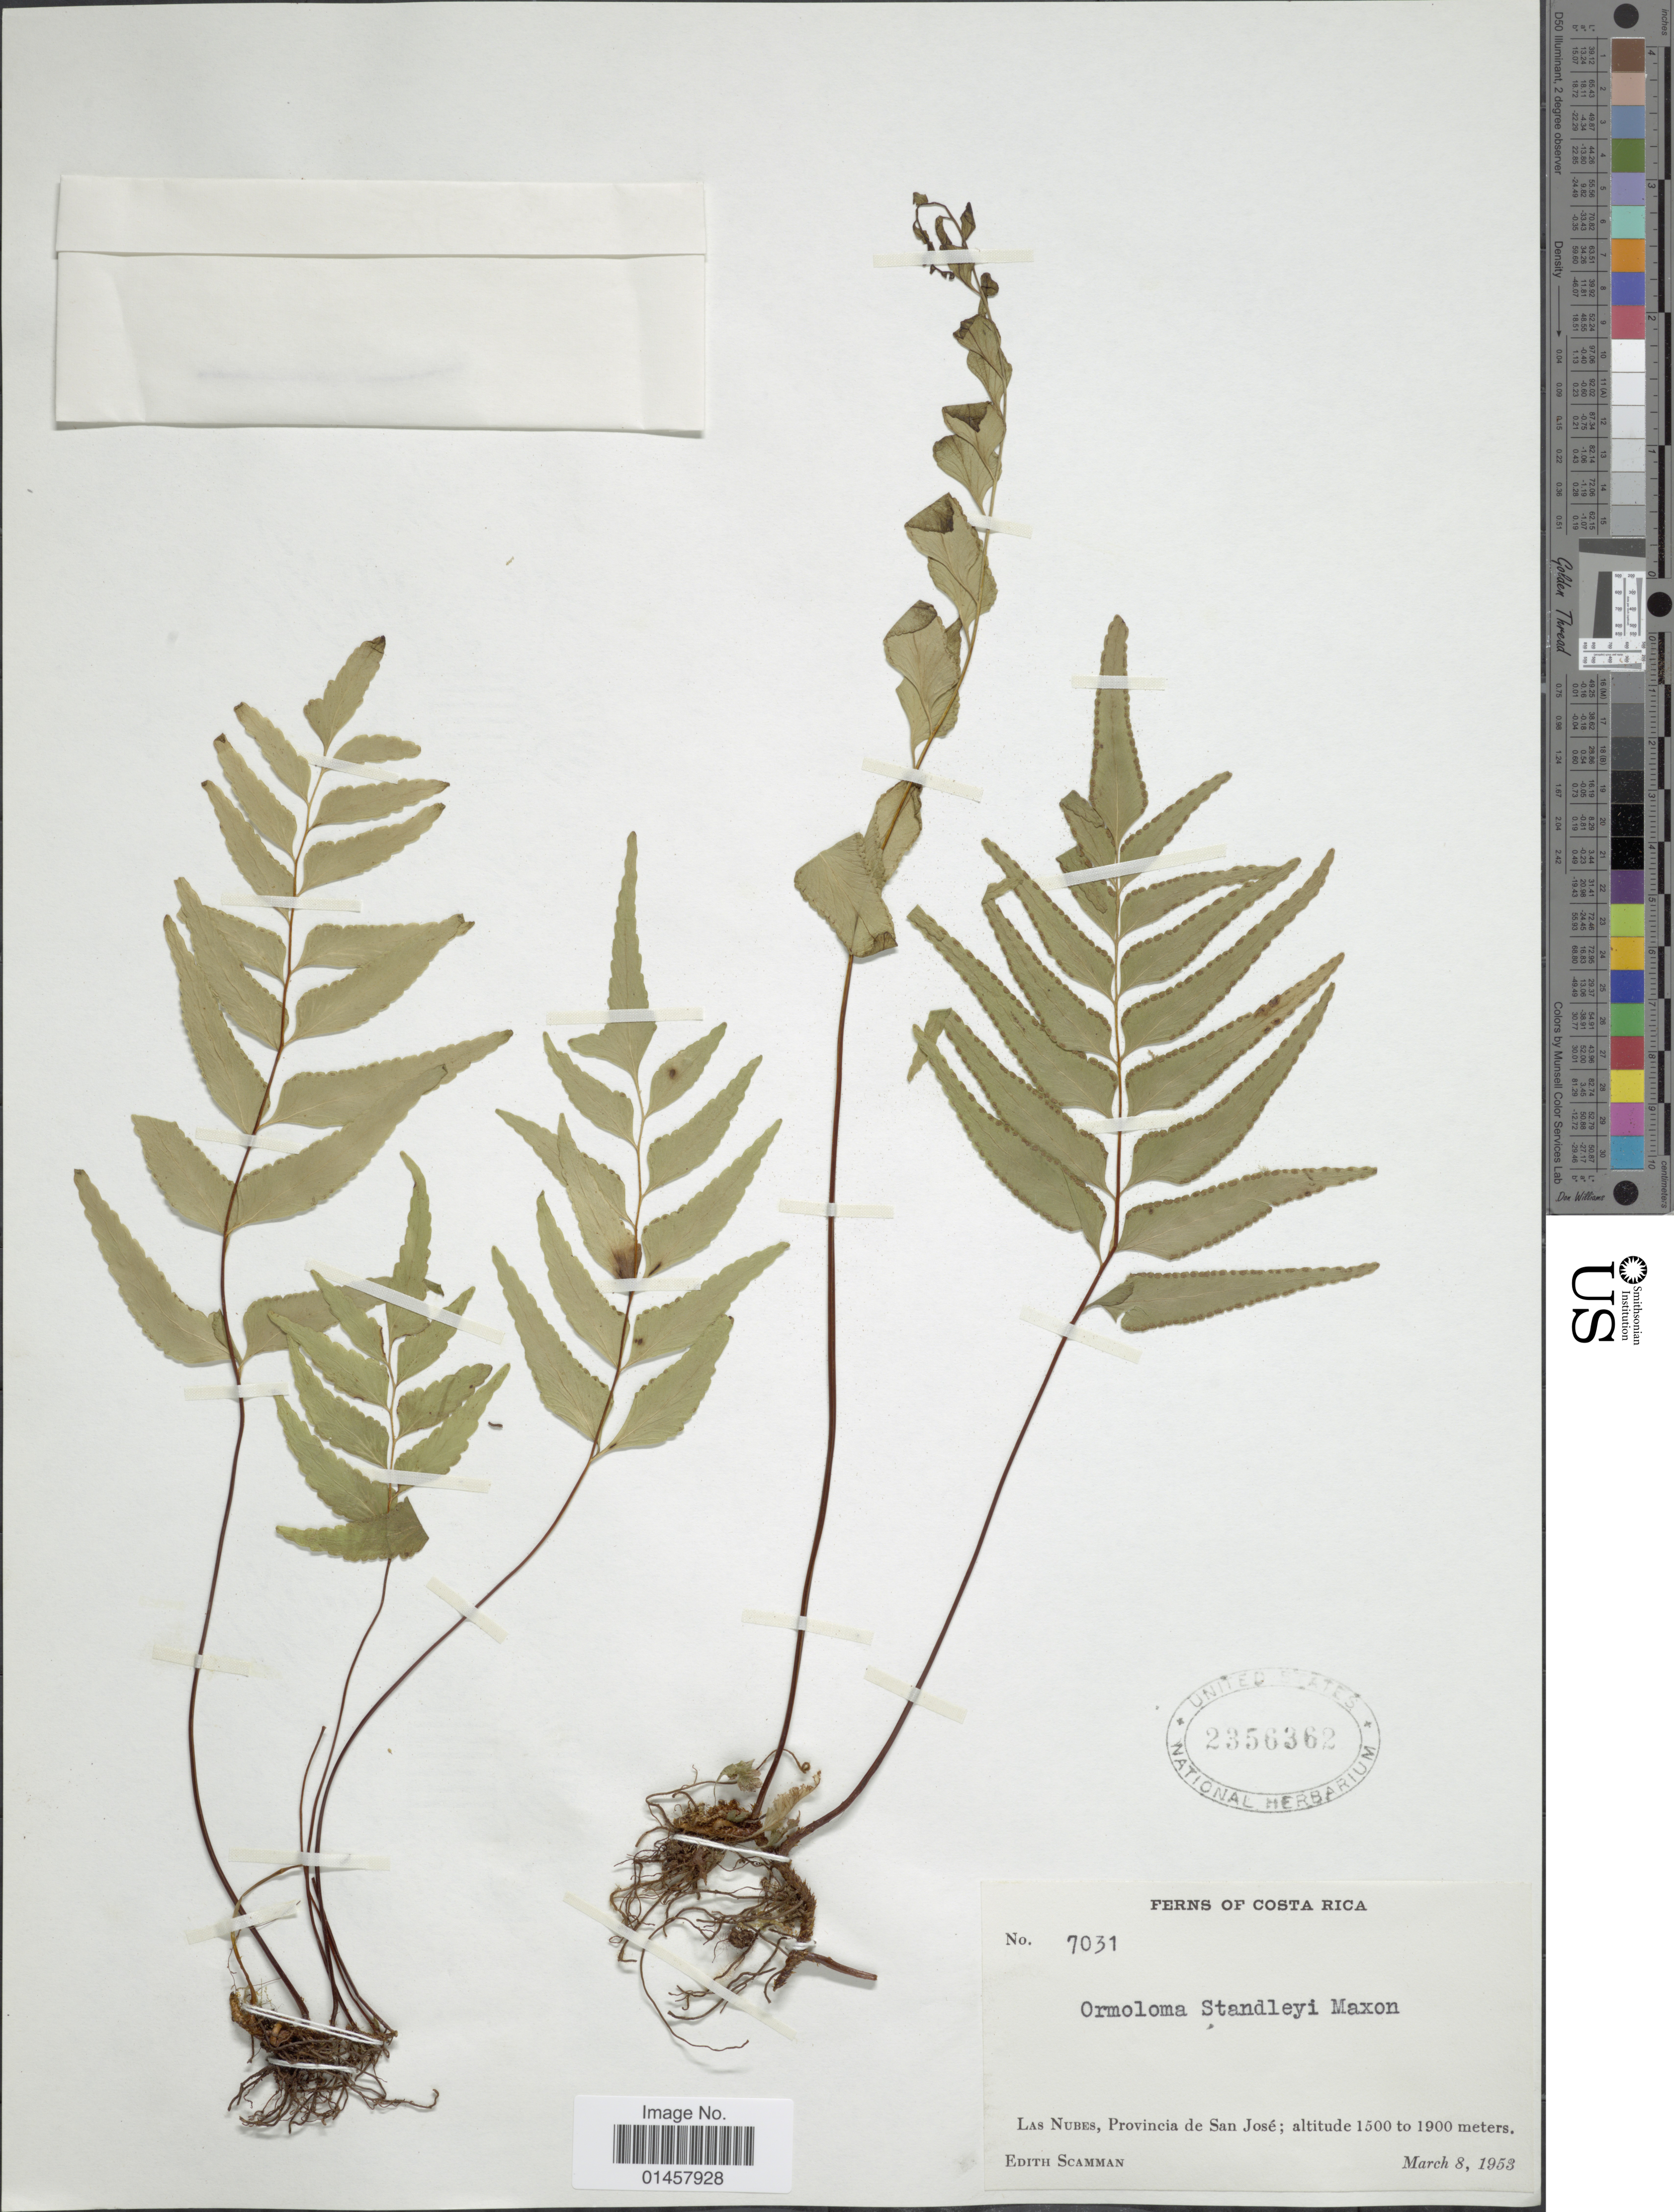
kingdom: Plantae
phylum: Tracheophyta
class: Polypodiopsida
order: Polypodiales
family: Lindsaeaceae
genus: Lindsaea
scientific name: Lindsaea standleyi comb. ined.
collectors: E. Scamman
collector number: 7031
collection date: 1953-03-08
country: Costa Rica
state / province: San José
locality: Las Nubes, Provincia de San José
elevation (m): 1500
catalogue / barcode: US 2356362